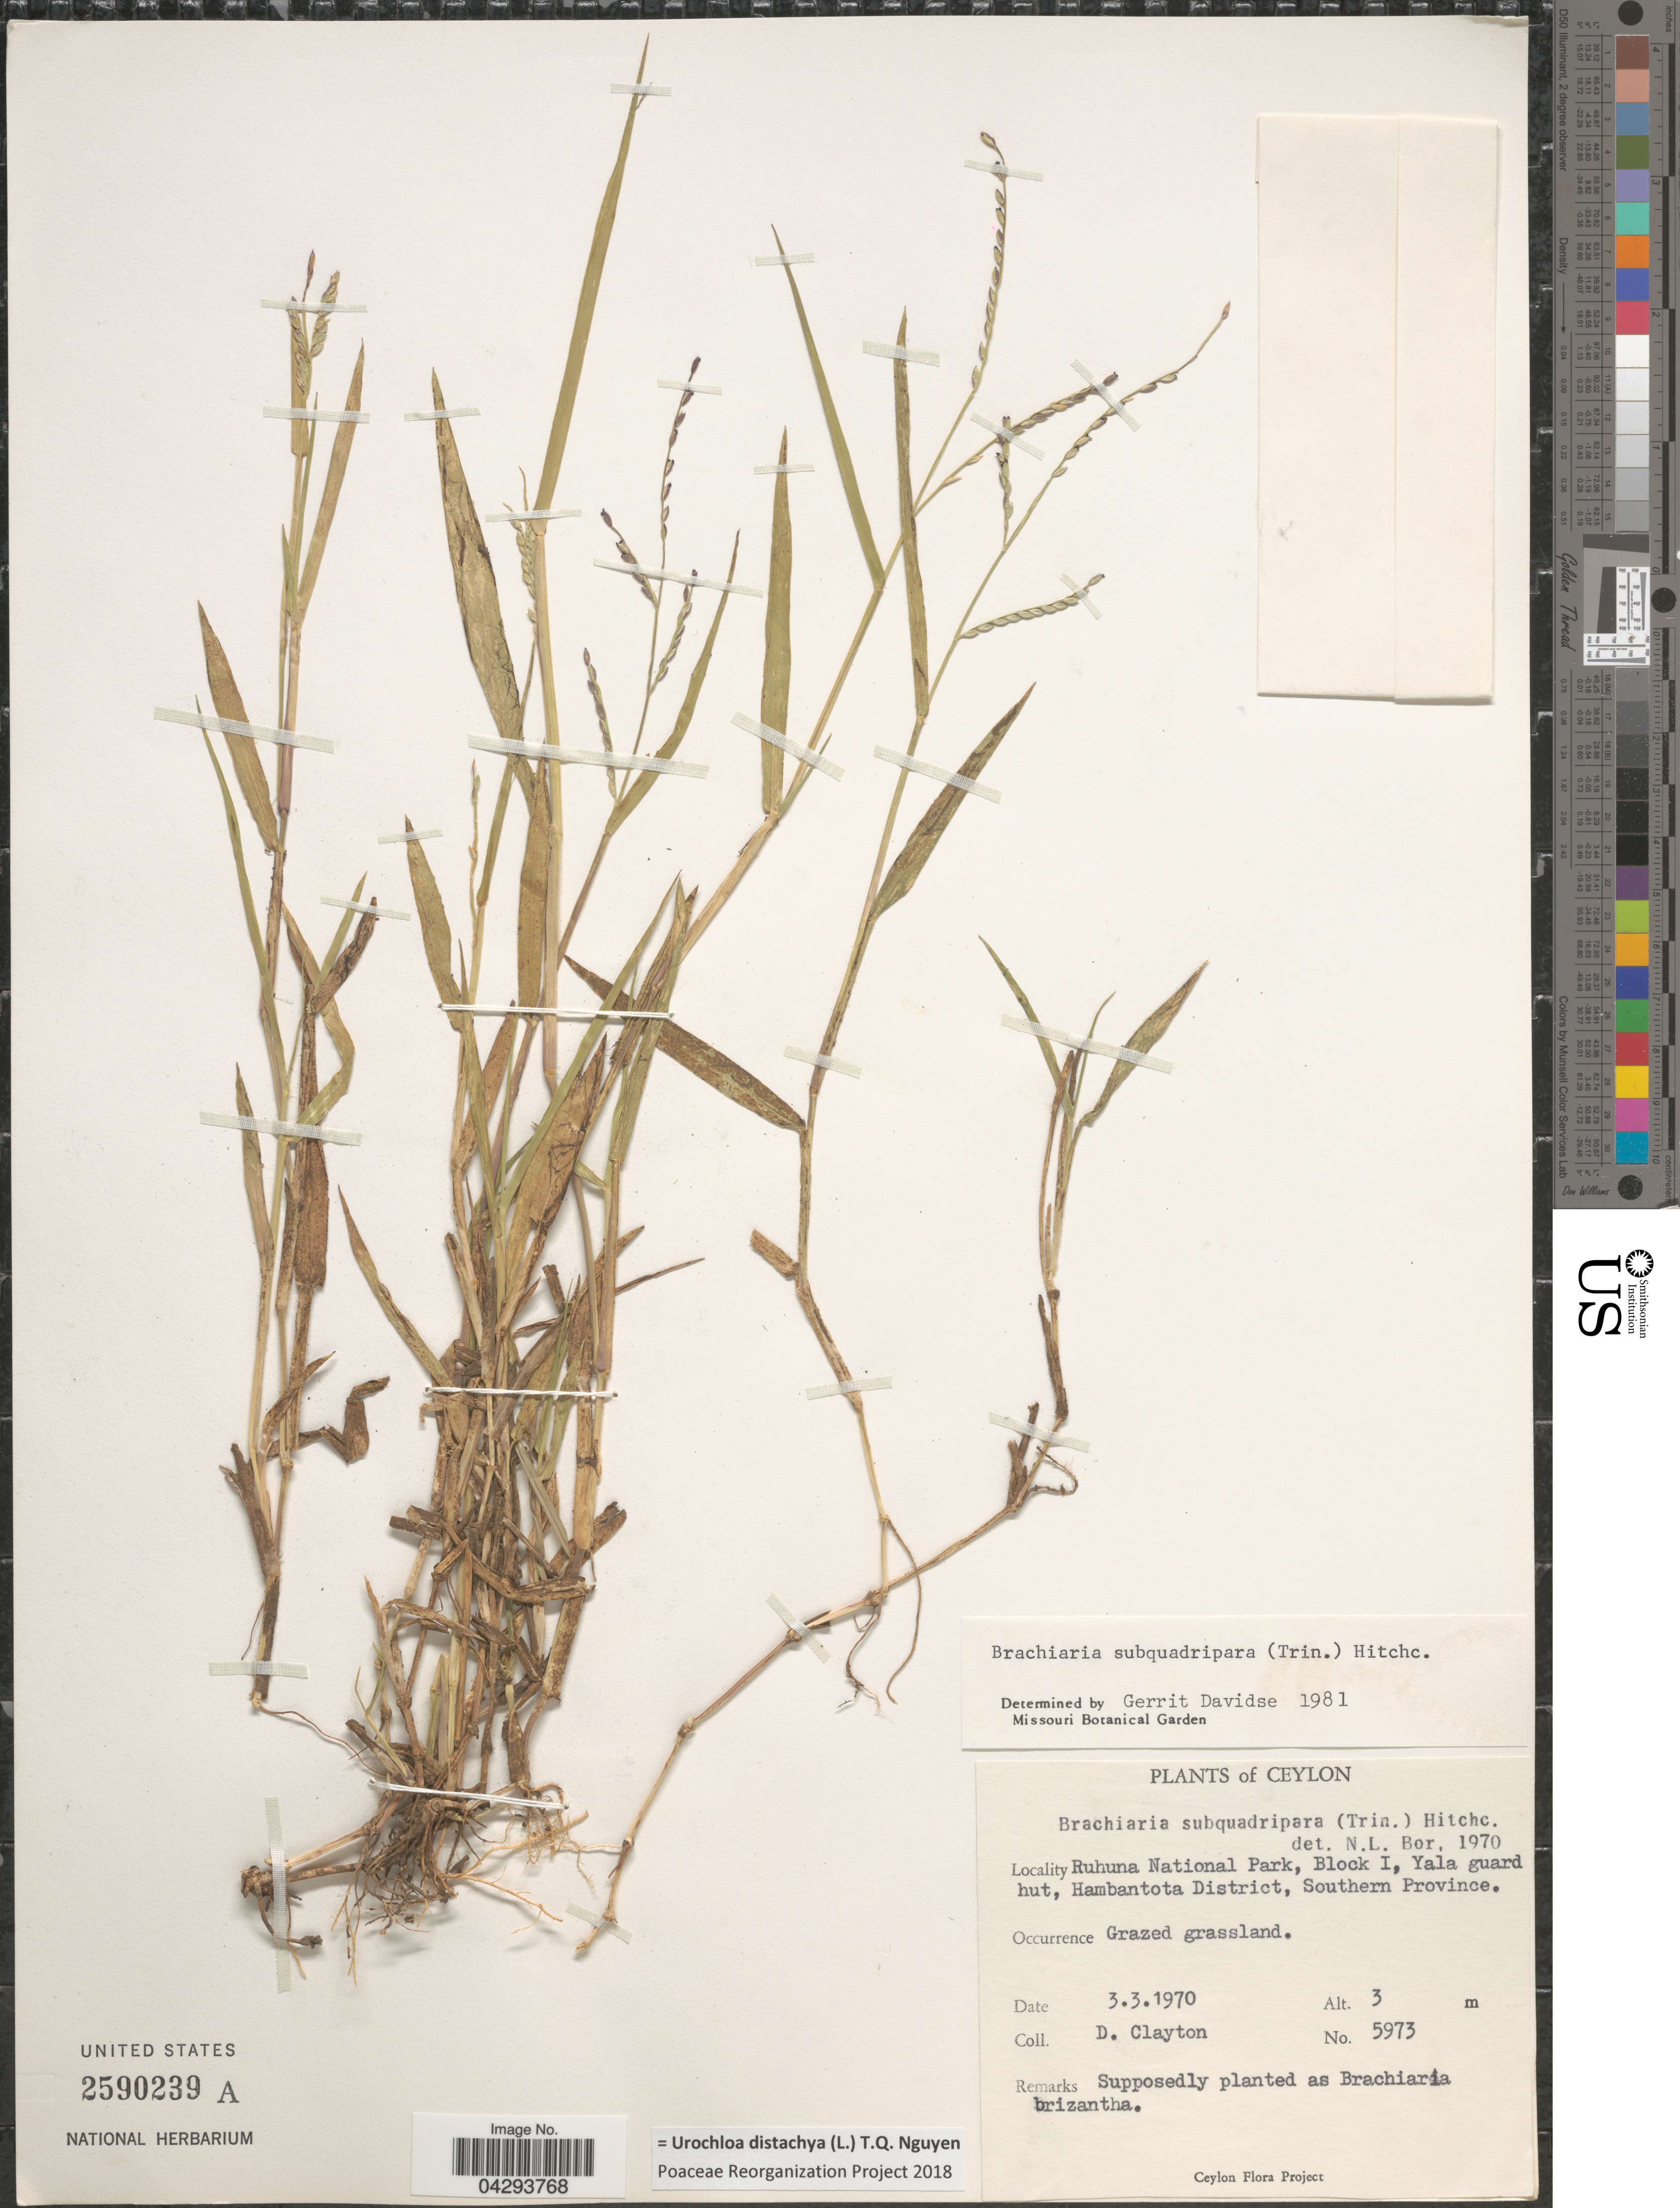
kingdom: Plantae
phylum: Tracheophyta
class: Liliopsida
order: Poales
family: Poaceae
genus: Urochloa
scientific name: Urochloa distachya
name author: (L.) T.Q. Nguyen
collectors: D. Clayton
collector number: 5973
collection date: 1970-03-03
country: Sri Lanka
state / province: Southern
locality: Ceylon. Ruhuna National Park, Block I, Yala guard hut, Hambantota District.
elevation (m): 3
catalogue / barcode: US 2590239A